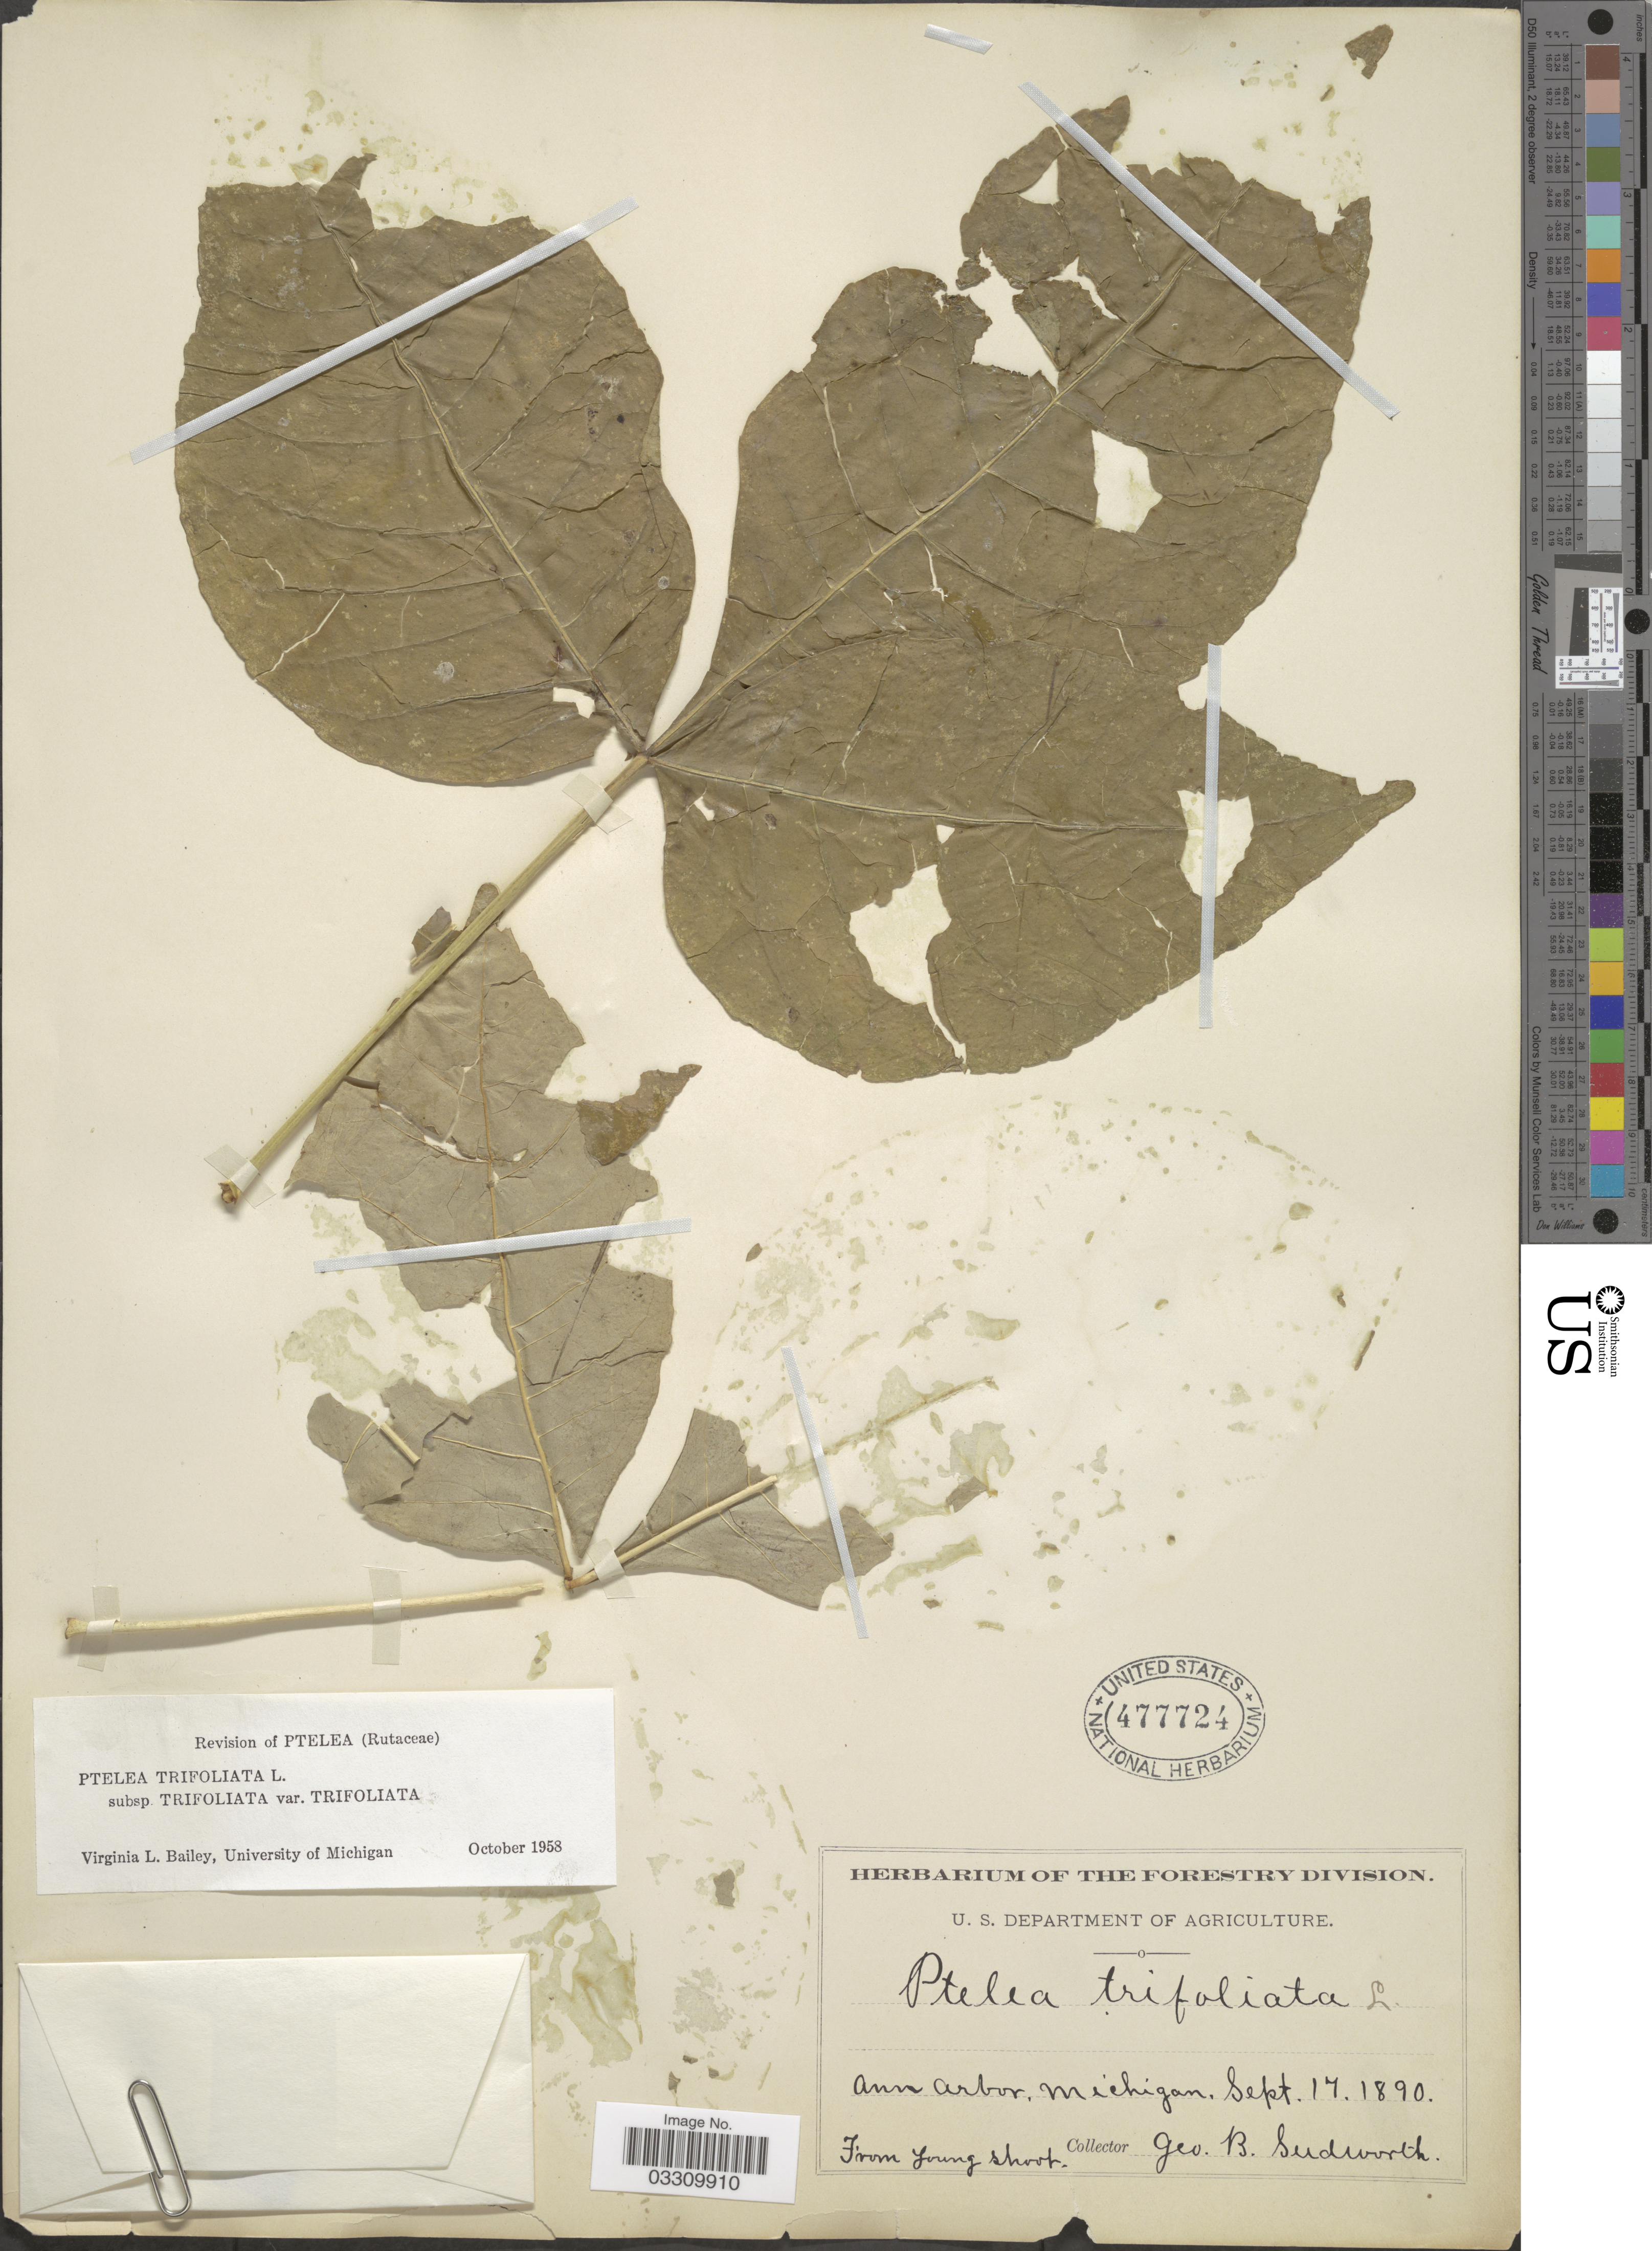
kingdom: Plantae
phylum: Tracheophyta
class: Magnoliopsida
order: Sapindales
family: Rutaceae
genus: Ptelea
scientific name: Ptelea trifoliata var. trifoliata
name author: L.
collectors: G. B. Sudworth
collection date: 1890-09-17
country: United States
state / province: Michigan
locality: Ann Arbor.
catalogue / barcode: US 477724